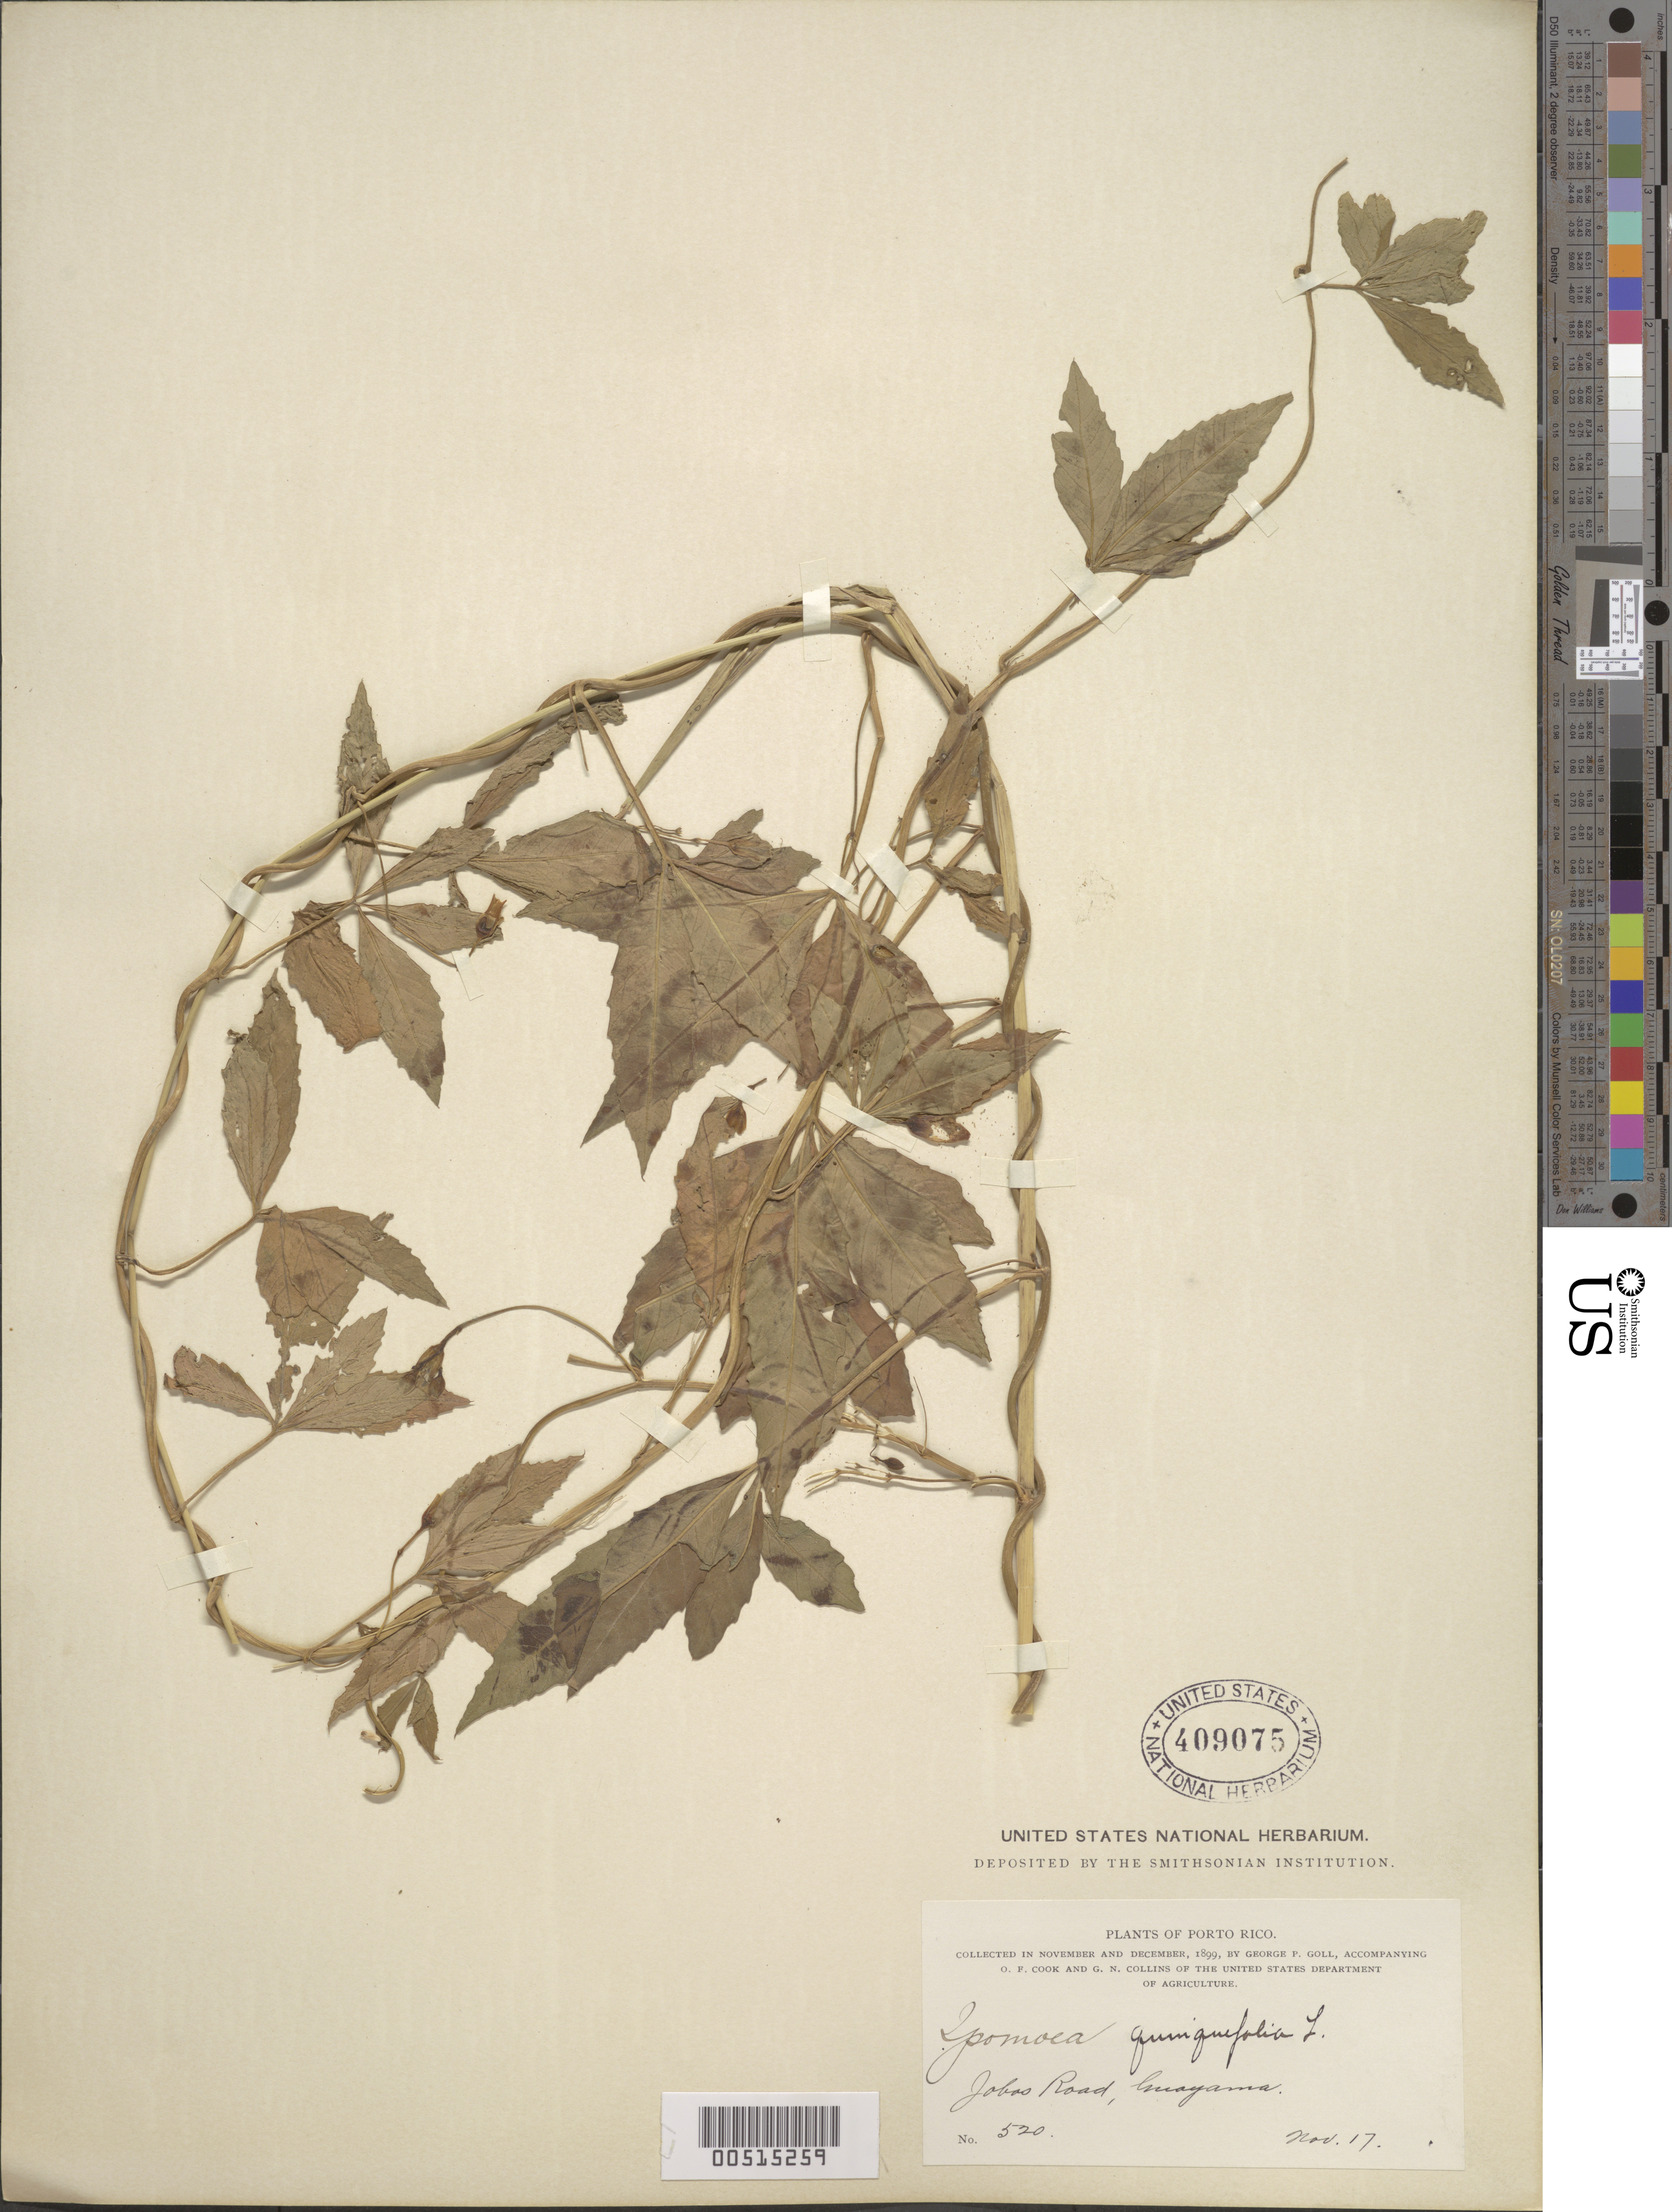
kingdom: Plantae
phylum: Tracheophyta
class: Magnoliopsida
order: Solanales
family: Convolvulaceae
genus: Distimake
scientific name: Distimake quinquefolius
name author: (L.) A. R. Simões & Staples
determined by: Strong, Mark T., (BOT), Smithsonian Institution - National Museum of Natural History (UNITED STATES)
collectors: G. Goll, O. F. Cook & G. Collins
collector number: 520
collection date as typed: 17 Nov 1899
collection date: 1899-11-17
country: Puerto Rico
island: Greater Antilles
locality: Guayama. Jobas Road.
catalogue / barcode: US 409075